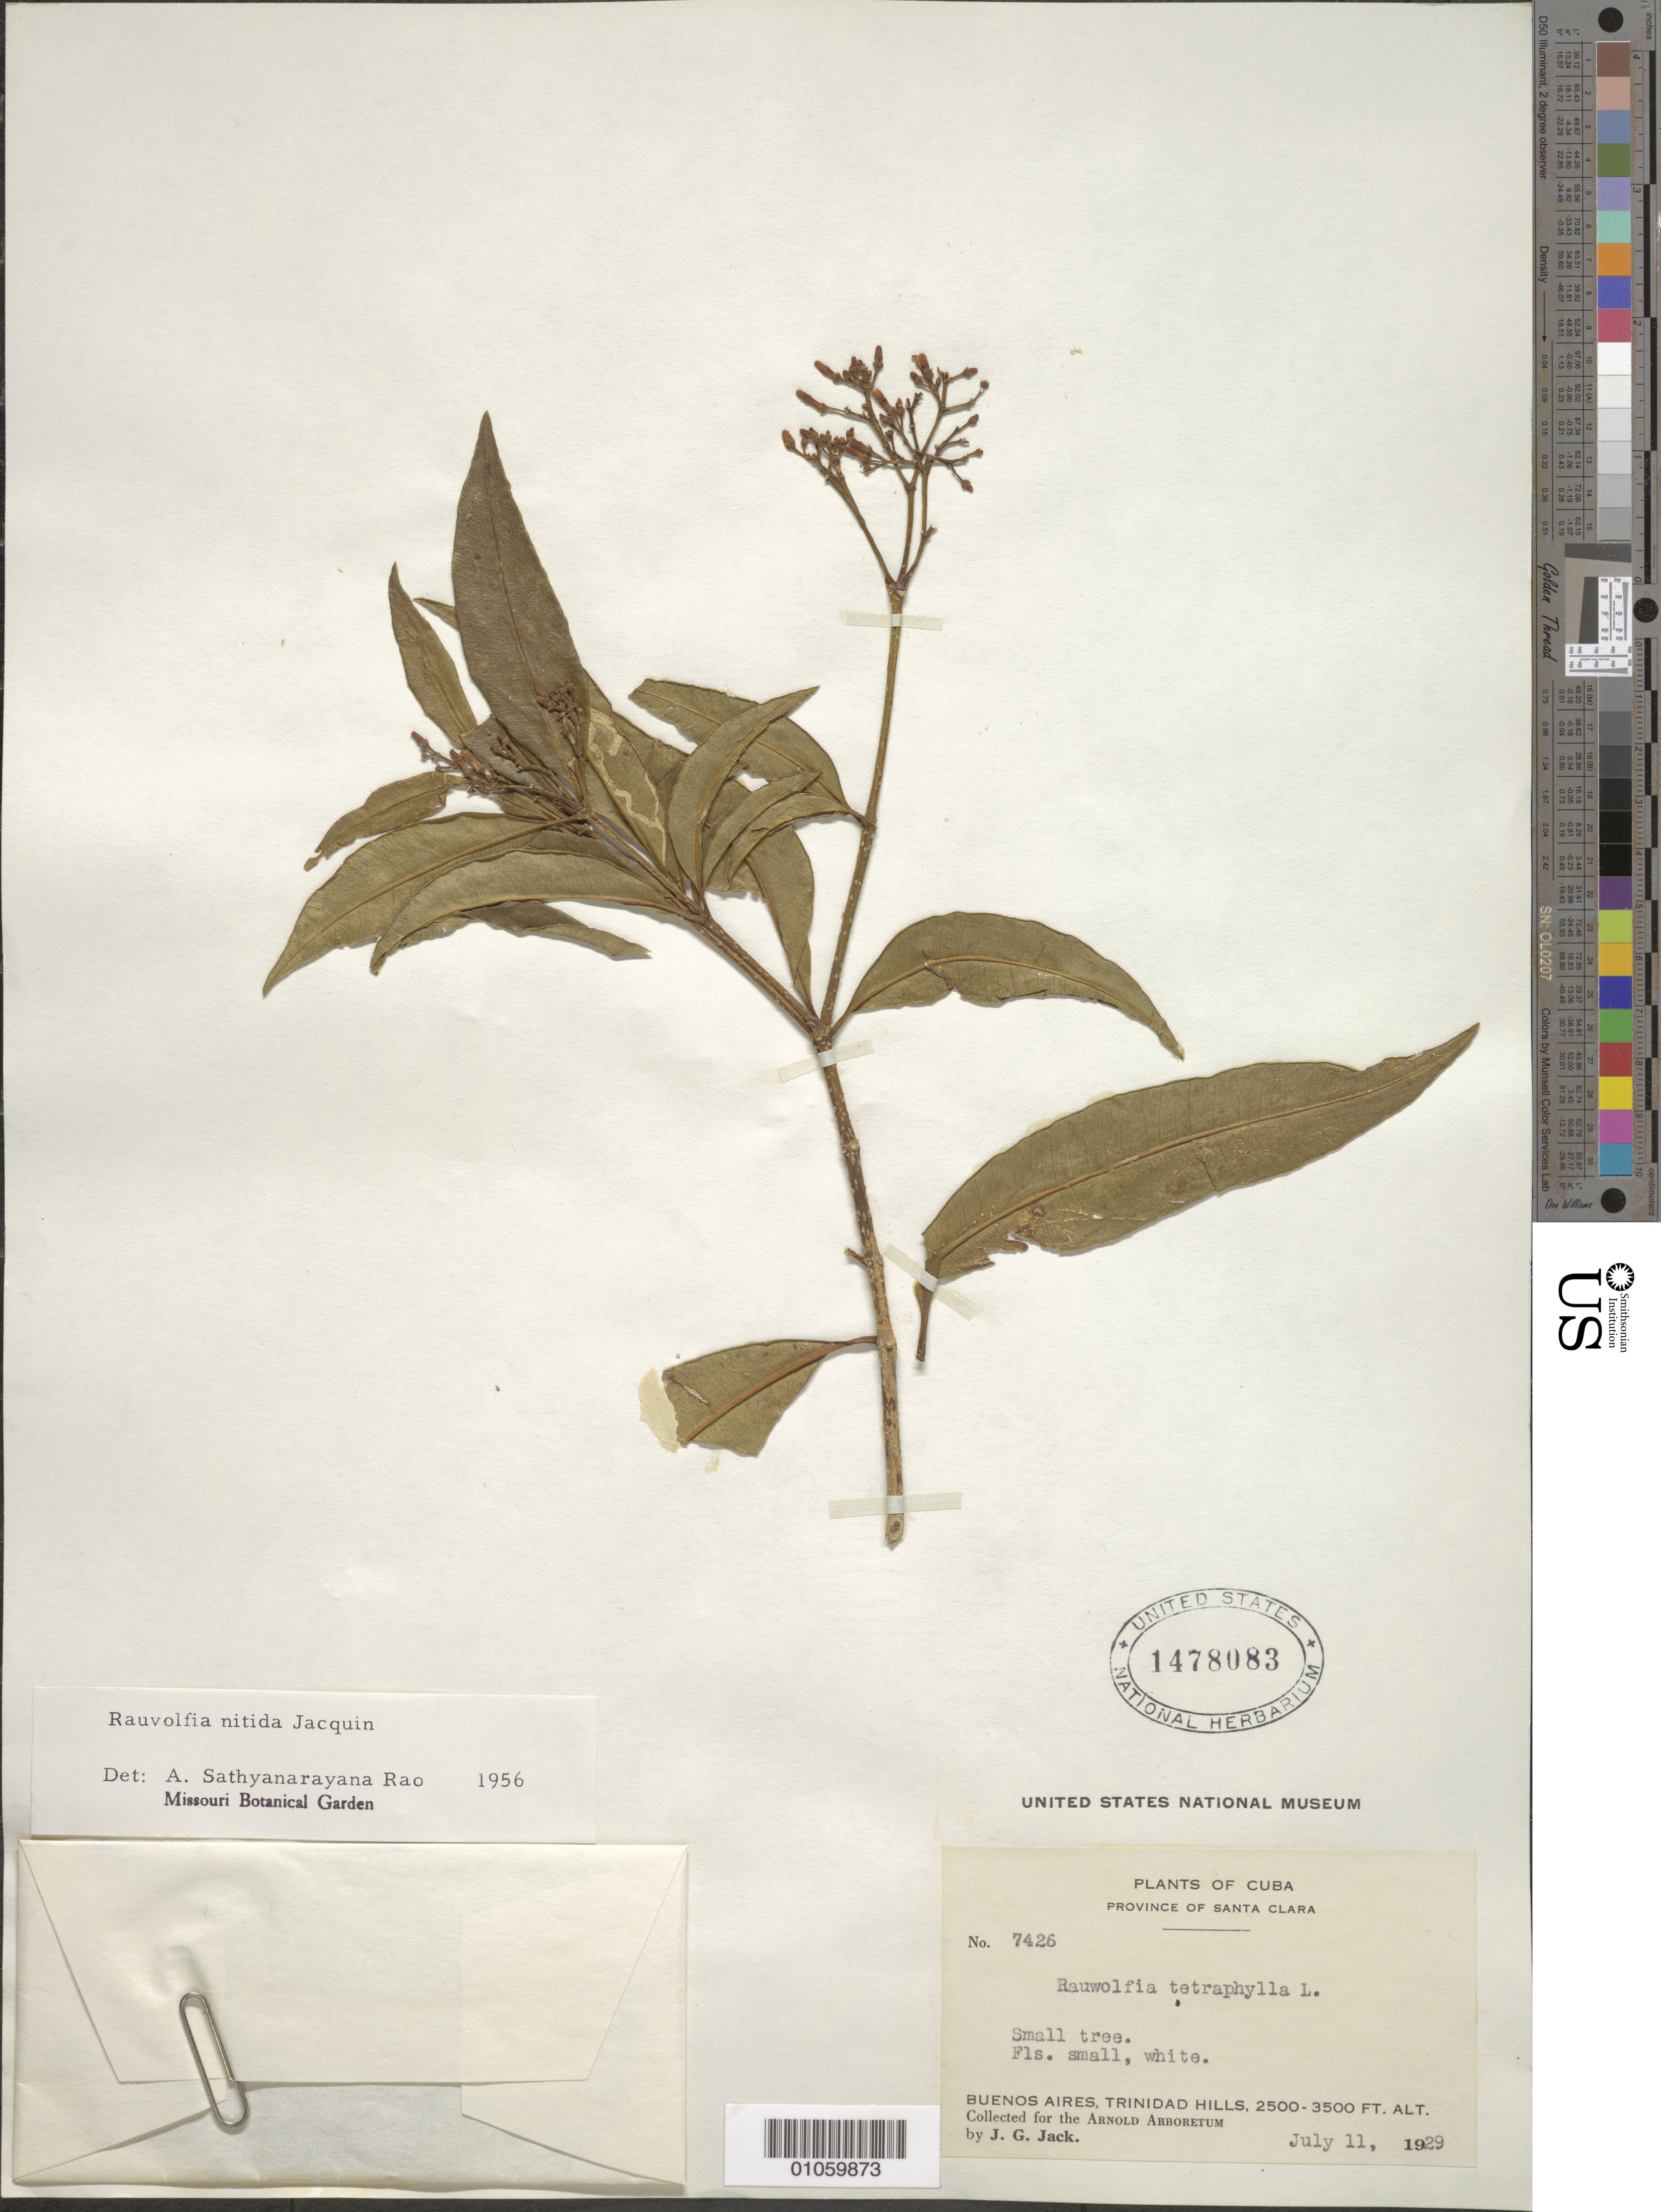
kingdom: Plantae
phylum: Tracheophyta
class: Magnoliopsida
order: Gentianales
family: Apocynaceae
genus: Rauvolfia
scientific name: Rauvolfia nitida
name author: Jacq.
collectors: J. G. Jack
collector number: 7426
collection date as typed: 11 Jul 1929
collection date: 1929-07-11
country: Cuba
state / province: Villa Clara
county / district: Santa Clara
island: Cuba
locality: Buenos Aires, Trinidad Hills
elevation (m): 762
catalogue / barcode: US 1478083